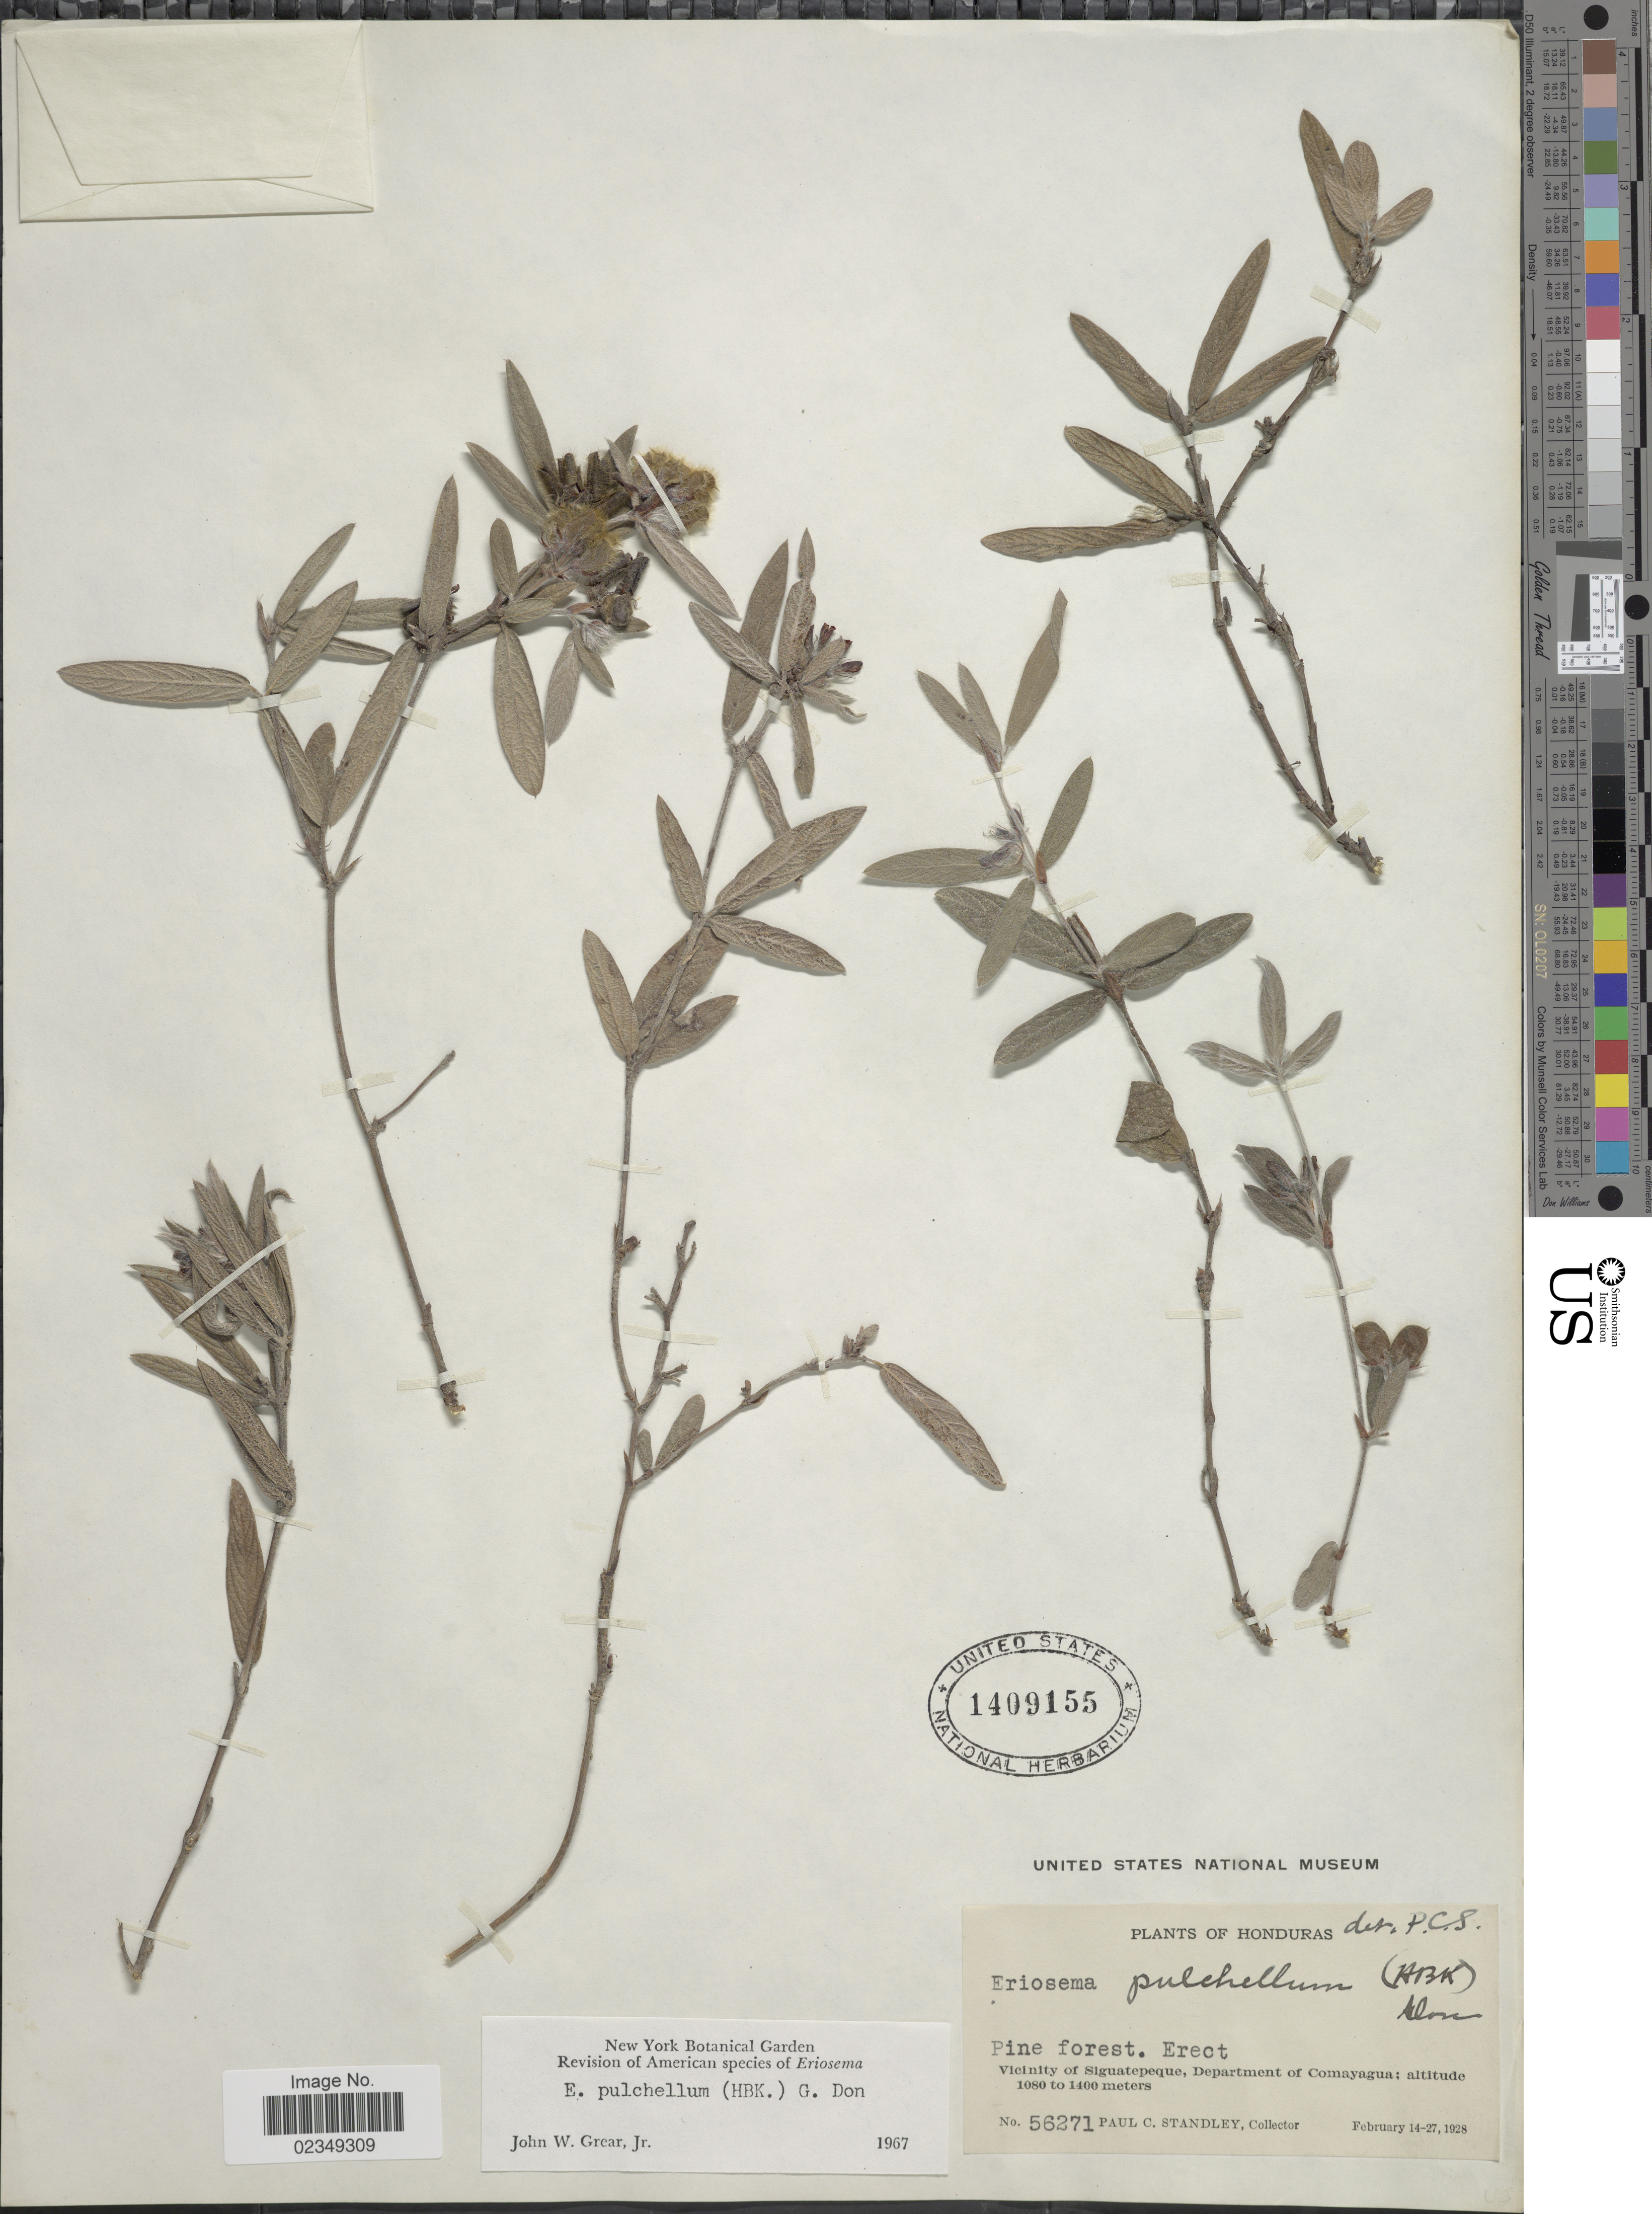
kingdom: Plantae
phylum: Tracheophyta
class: Magnoliopsida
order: Fabales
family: Fabaceae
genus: Eriosema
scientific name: Eriosema pulchellum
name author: (Kunth) G. Don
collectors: P. C. Standley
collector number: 56271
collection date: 1928-02-14/1928-02-27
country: Honduras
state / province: Comayagua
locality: Vicinity of Siguatepeque, Department of Comayagua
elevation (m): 1080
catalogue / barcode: US 1409155